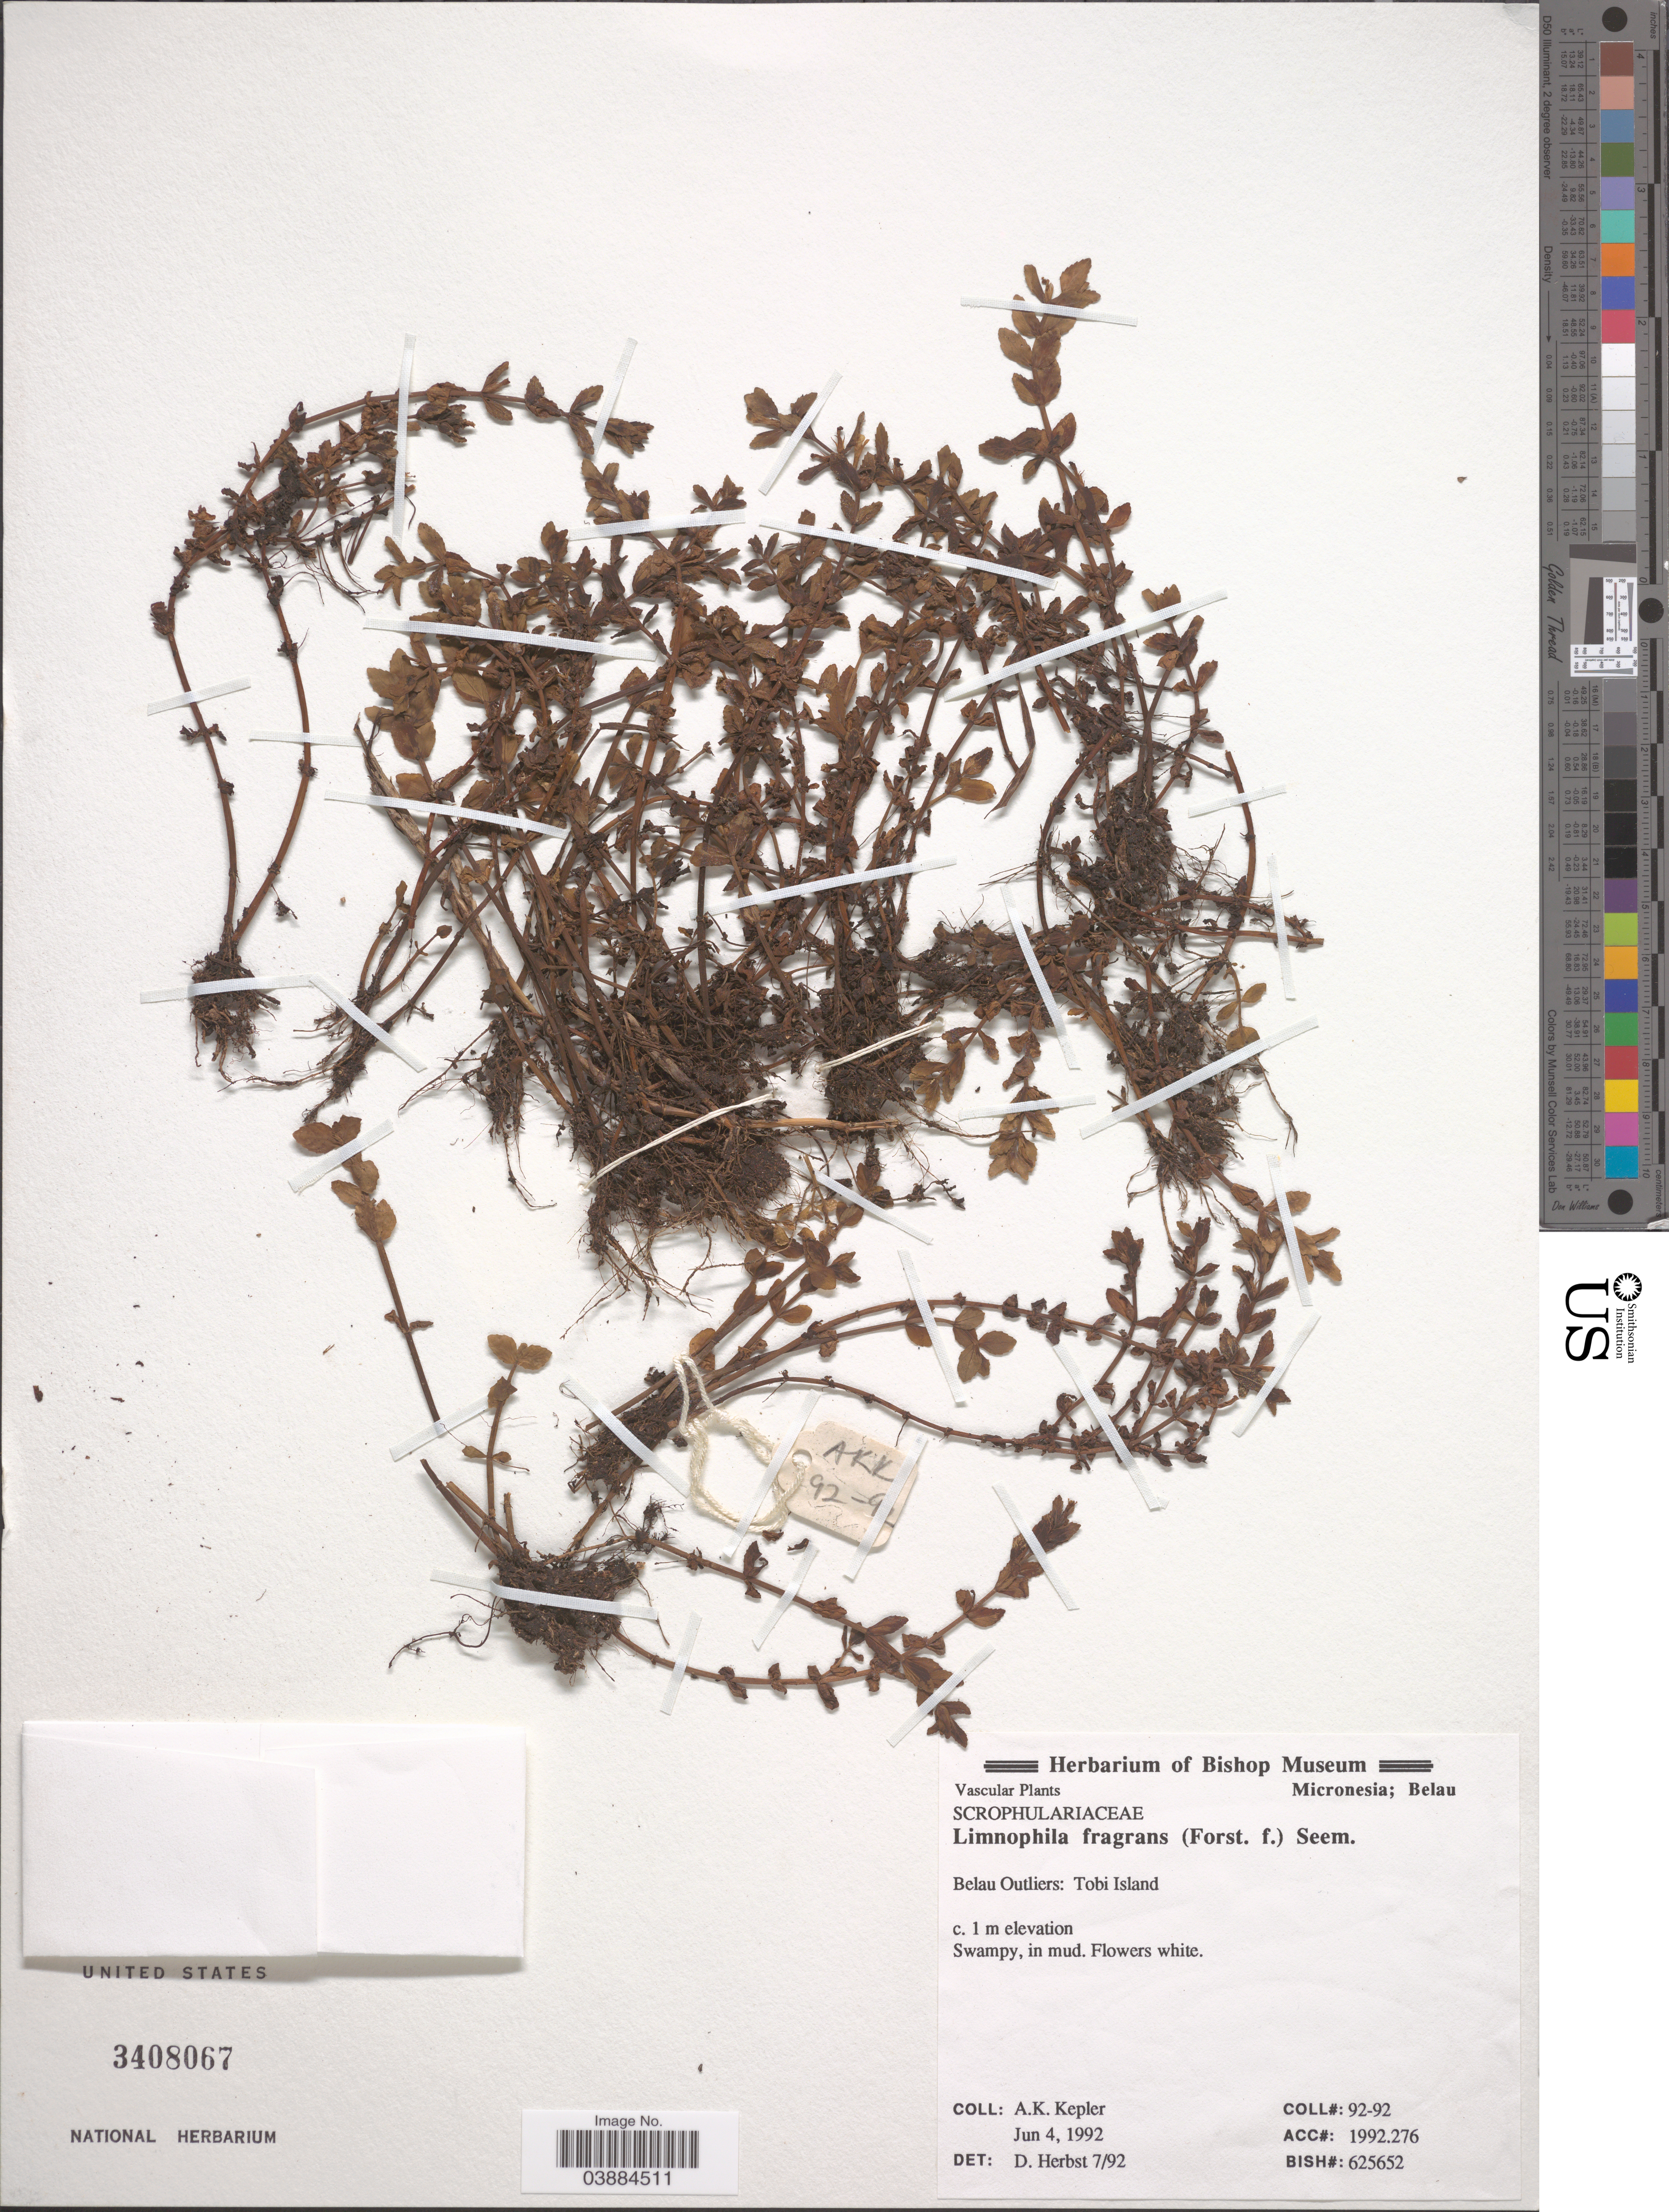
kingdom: Plantae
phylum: Tracheophyta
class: Magnoliopsida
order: Lamiales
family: Plantaginaceae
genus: Limnophila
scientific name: Limnophila fragrans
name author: Seem.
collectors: A. K. Kepler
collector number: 92-92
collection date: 1992-06-04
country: Palau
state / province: Belau Outliers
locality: Tobi Island.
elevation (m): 1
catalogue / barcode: US 3408067